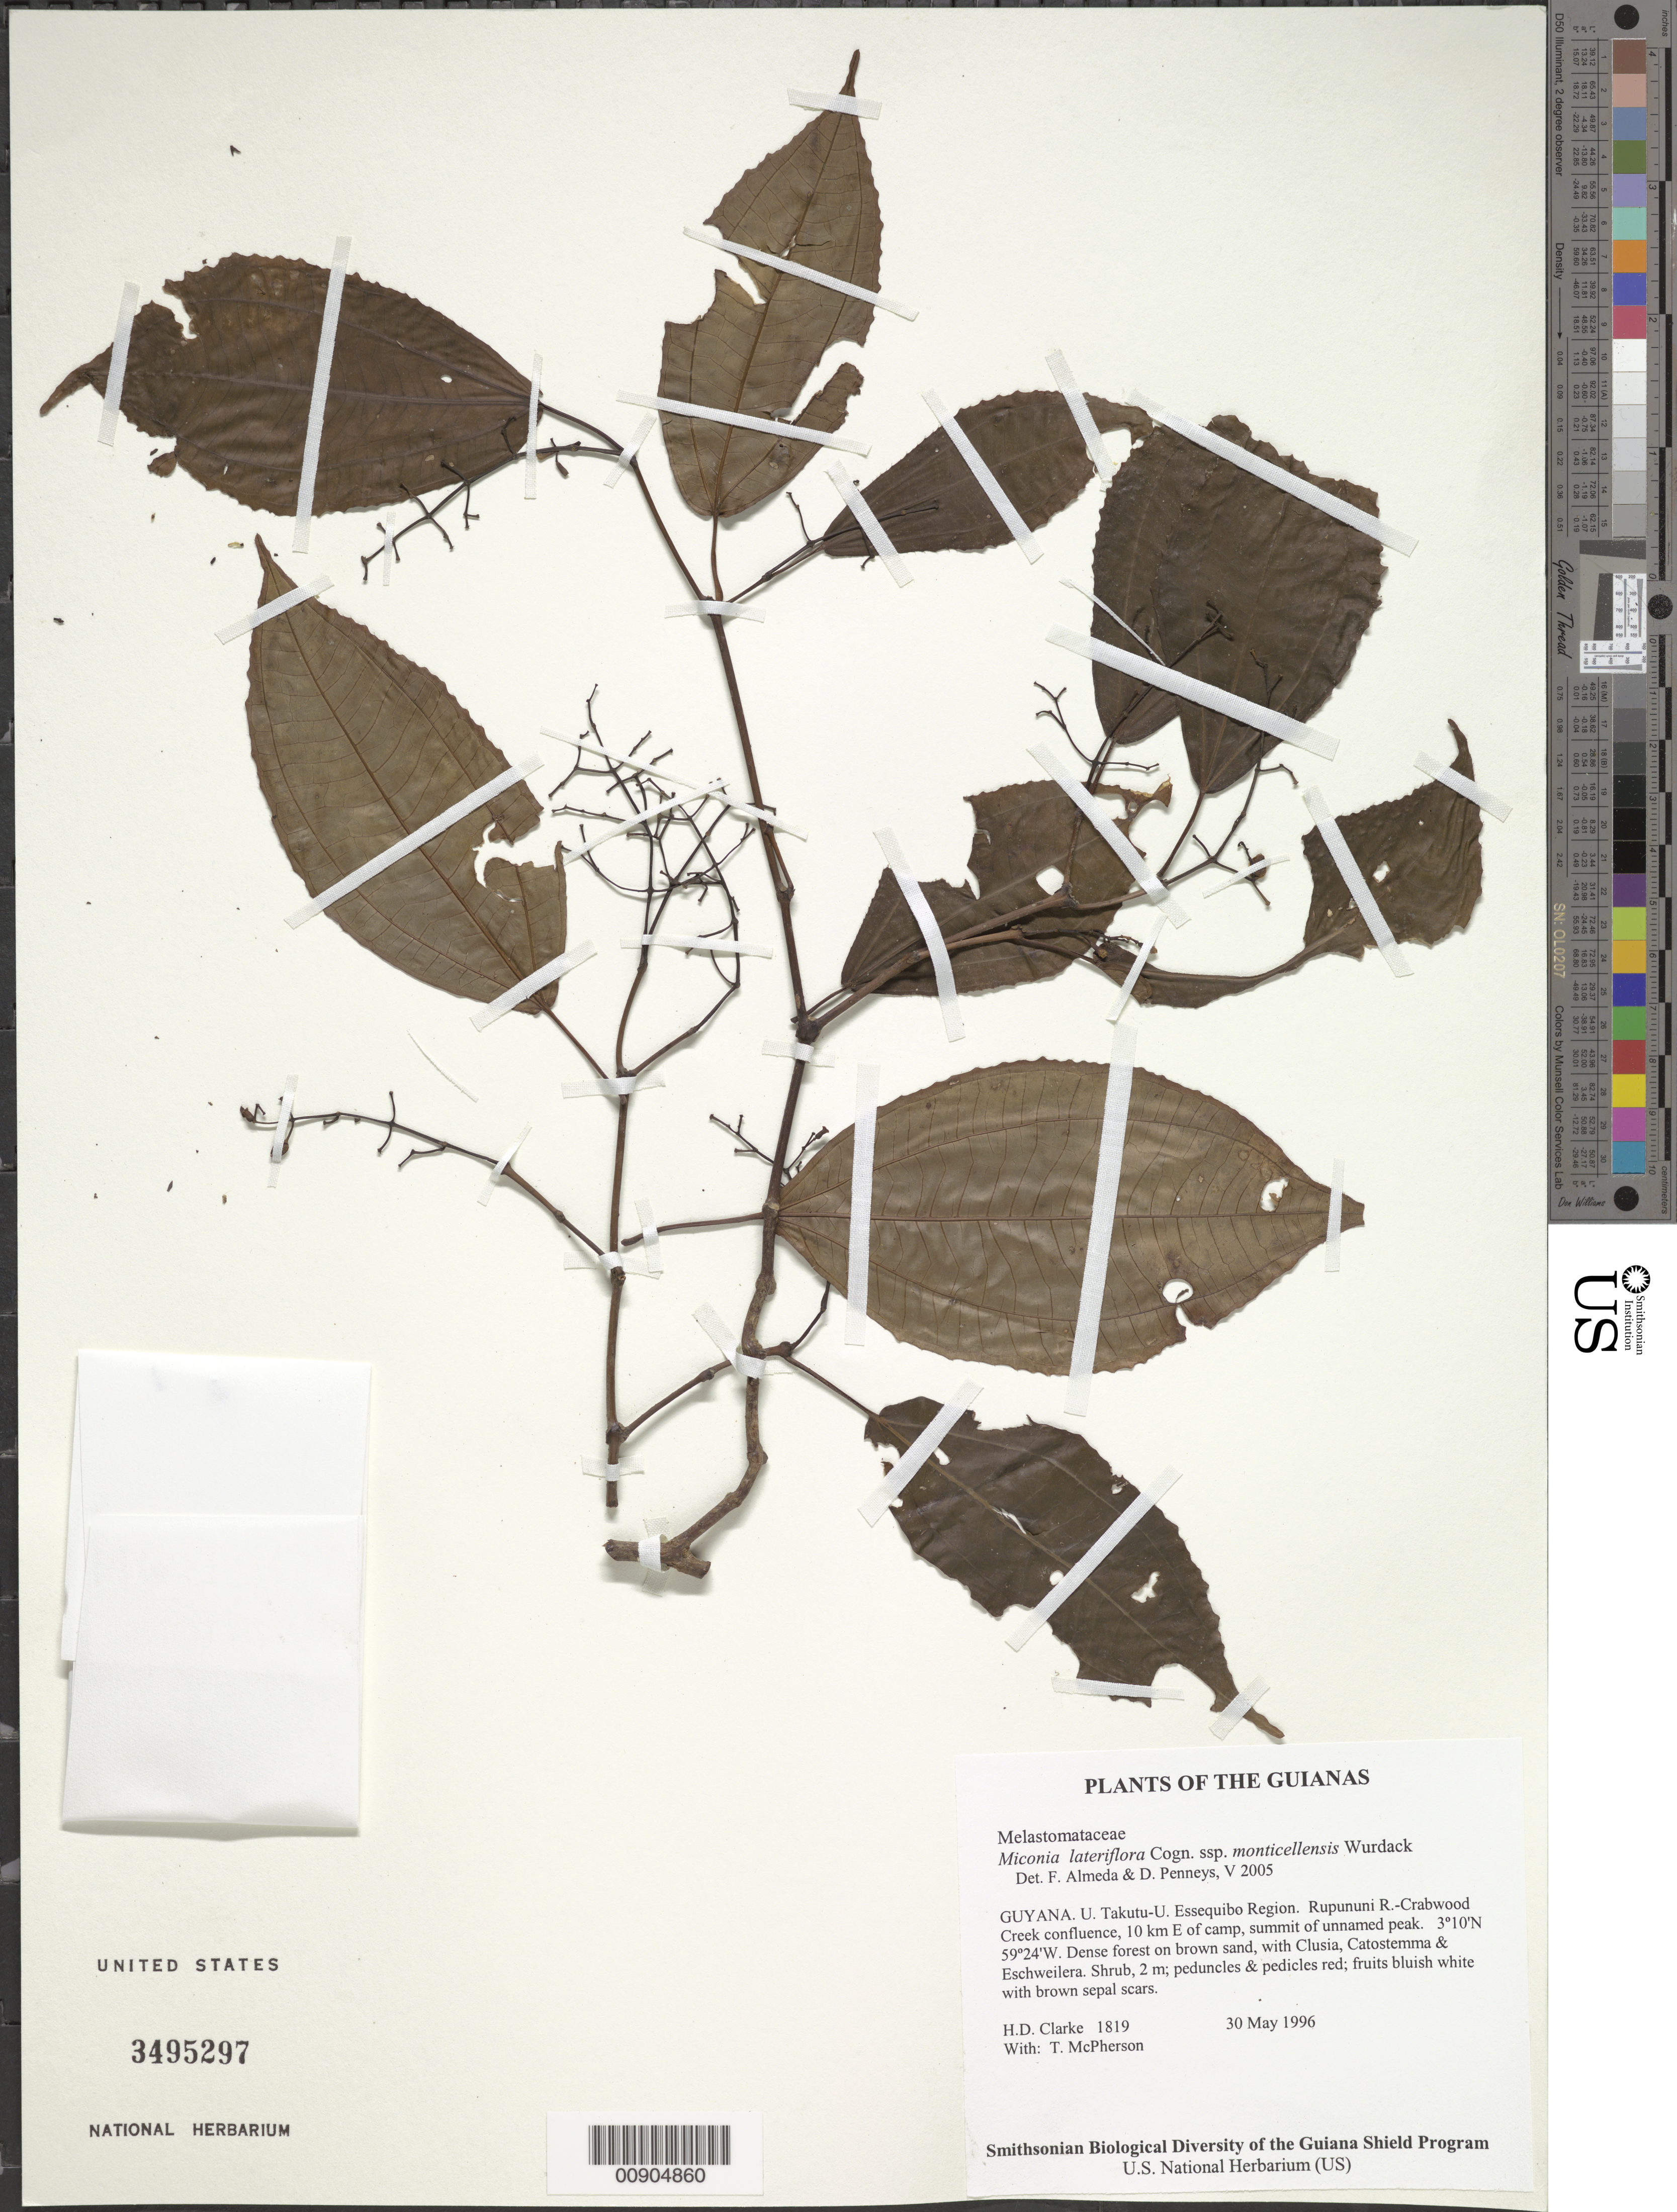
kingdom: Plantae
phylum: Tracheophyta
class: Magnoliopsida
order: Myrtales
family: Melastomataceae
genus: Miconia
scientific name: Miconia lateriflora subsp. monticellensis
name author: Wurdack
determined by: Almeda, F.; Penneys, D. S.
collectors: H. D. Clarke & T. McPherson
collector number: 1819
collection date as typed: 30 May 1996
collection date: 1996-05-30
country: Guyana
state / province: U. Takutu-U. Essequibo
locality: Rupununi R.-Crabwood Creek confluence, 10 km E of camp, summit of unnamed peak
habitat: Dense forest on brown sand, with Clusia, Catostemma & Eschweilera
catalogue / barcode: US 3495297